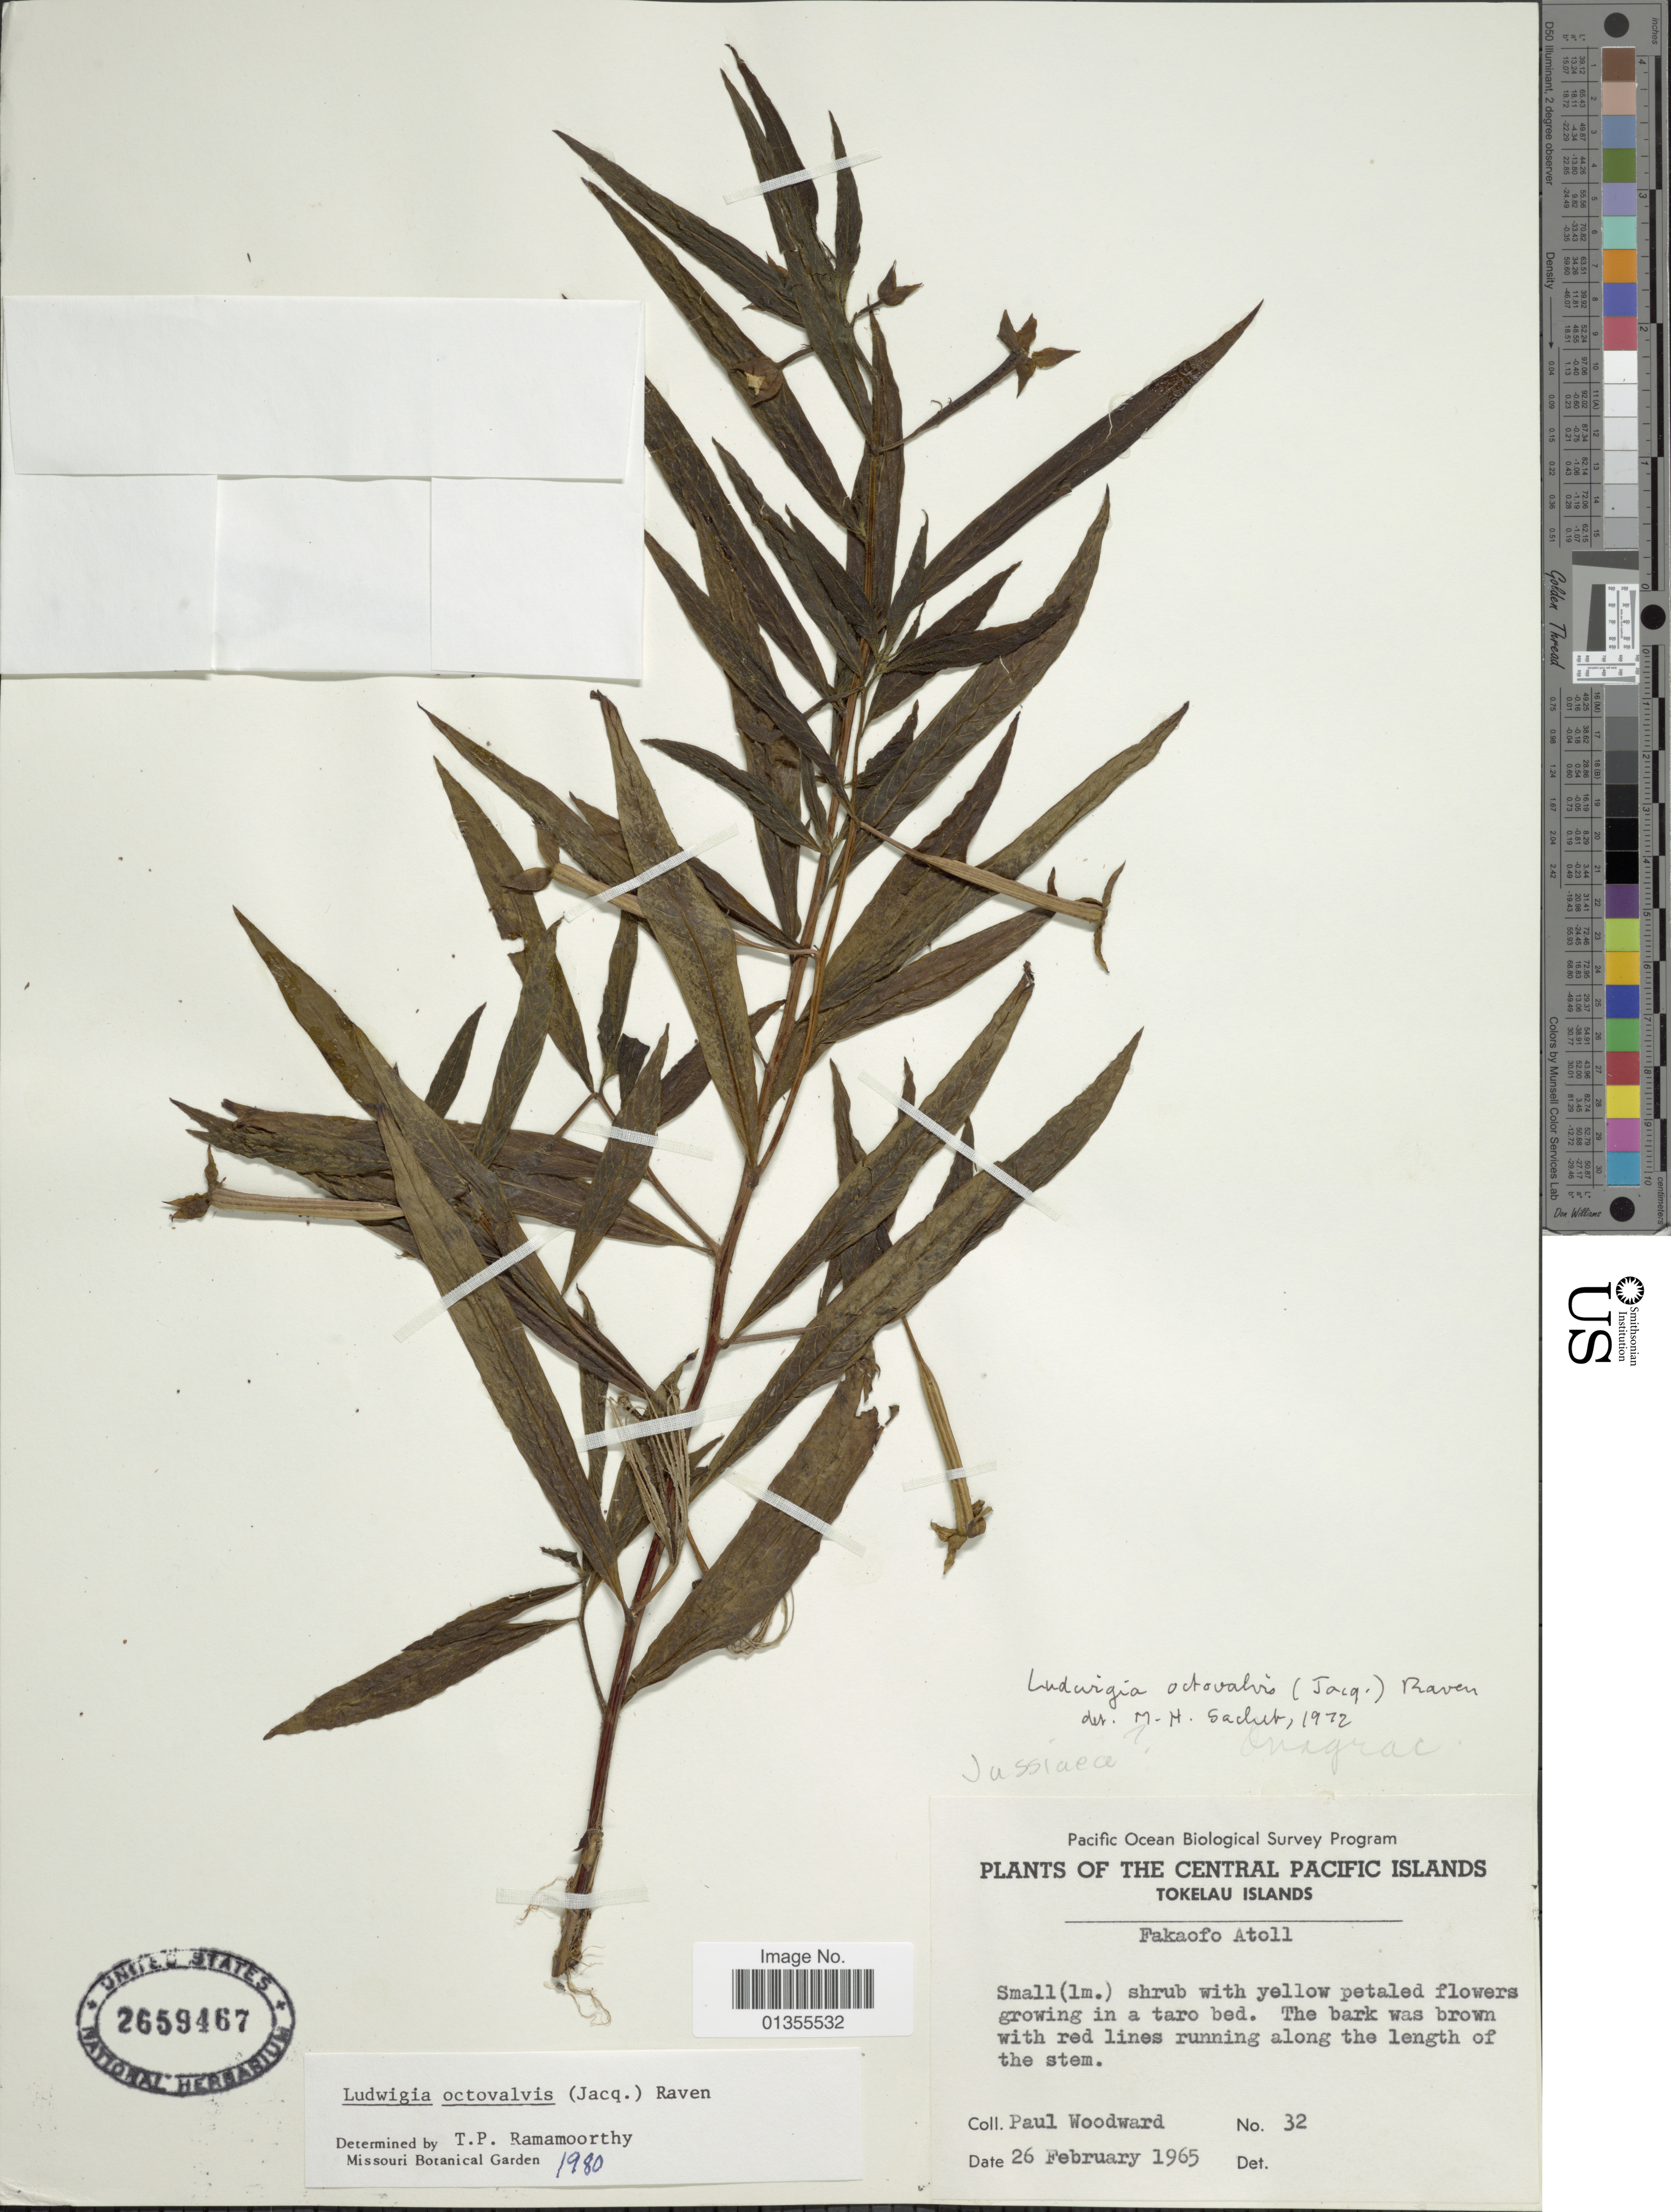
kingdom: Plantae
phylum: Tracheophyta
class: Magnoliopsida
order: Myrtales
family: Onagraceae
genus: Ludwigia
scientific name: Ludwigia octovalvis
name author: (Jacq.) P.H. Raven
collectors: P. Woodward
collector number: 32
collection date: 1965-02-26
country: New Zealand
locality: Central Pacific Island. Tokelau Island. Fakaofo Atoll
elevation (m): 1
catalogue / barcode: US 2659467